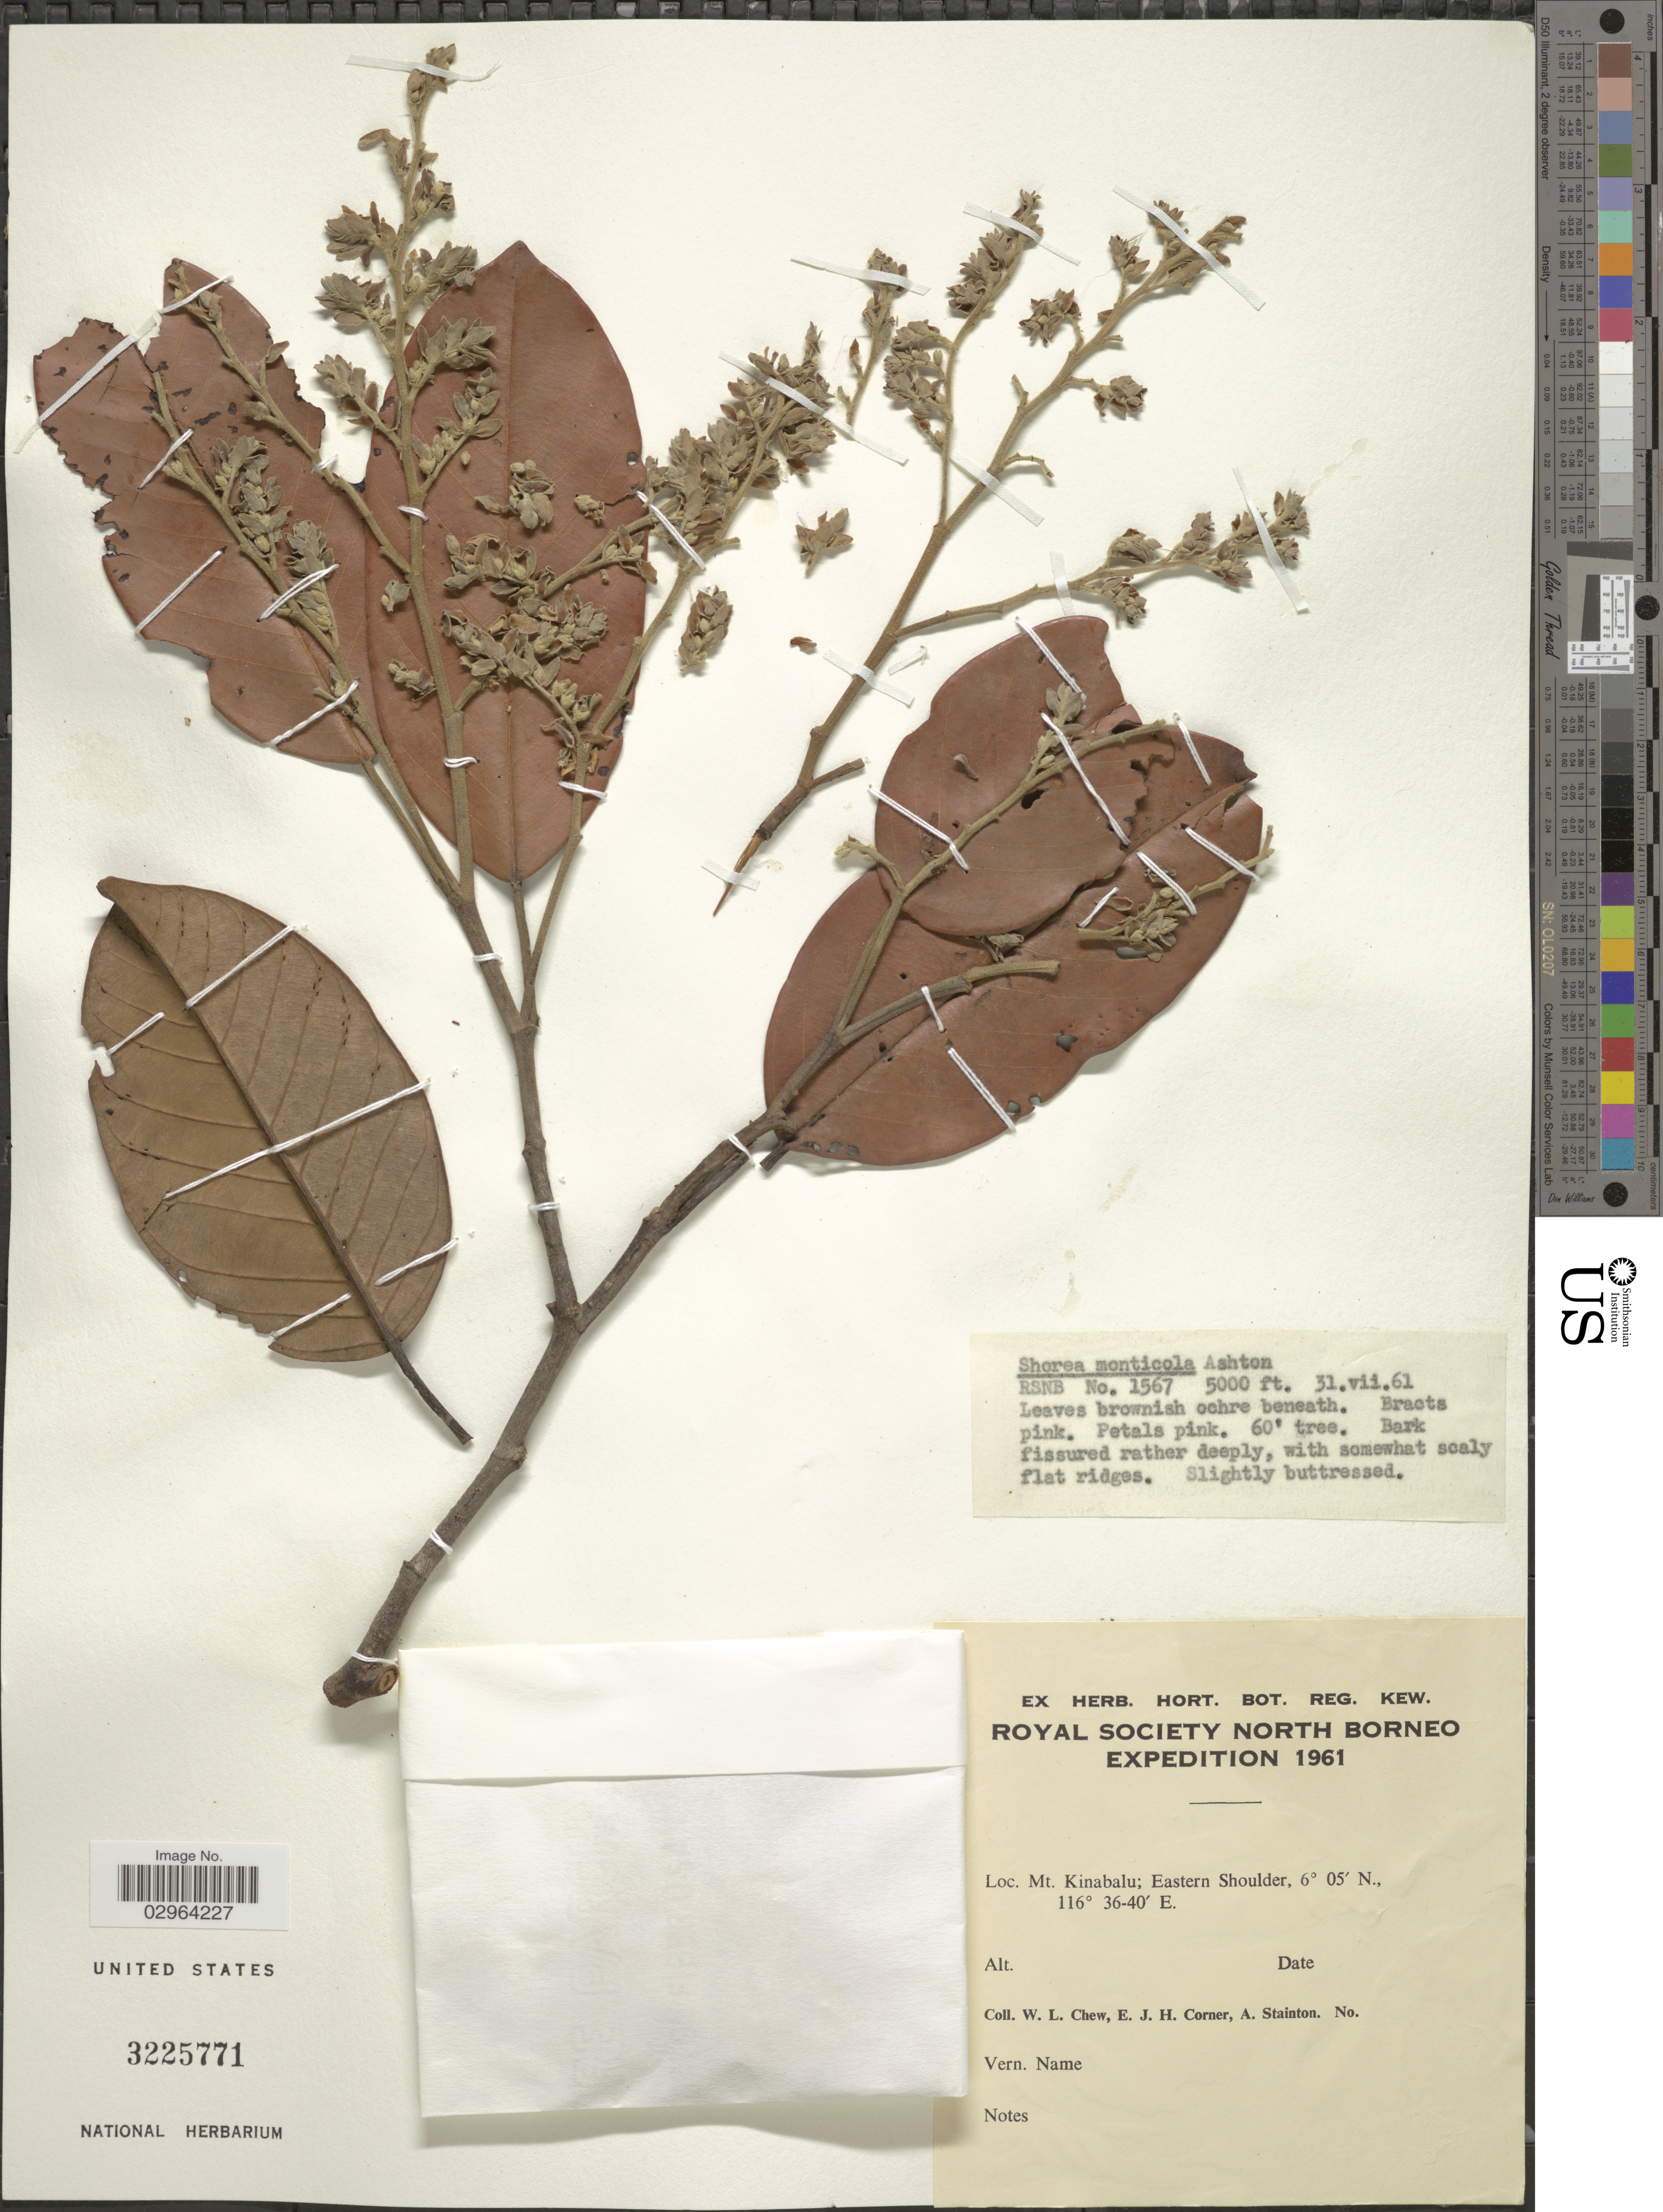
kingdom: Plantae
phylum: Tracheophyta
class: Magnoliopsida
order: Malvales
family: Dipterocarpaceae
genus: Rubroshorea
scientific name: Rubroshorea monticola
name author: (P.S. Ashton) P.S. Ashton & J. Heck.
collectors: W. Chew, E. Corner & A. Stainton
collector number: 1567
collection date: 1961-07-31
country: Malaysia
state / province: Sabah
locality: Mt. Kinabalu; Eastern Shoulder.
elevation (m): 1524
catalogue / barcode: US 3225771